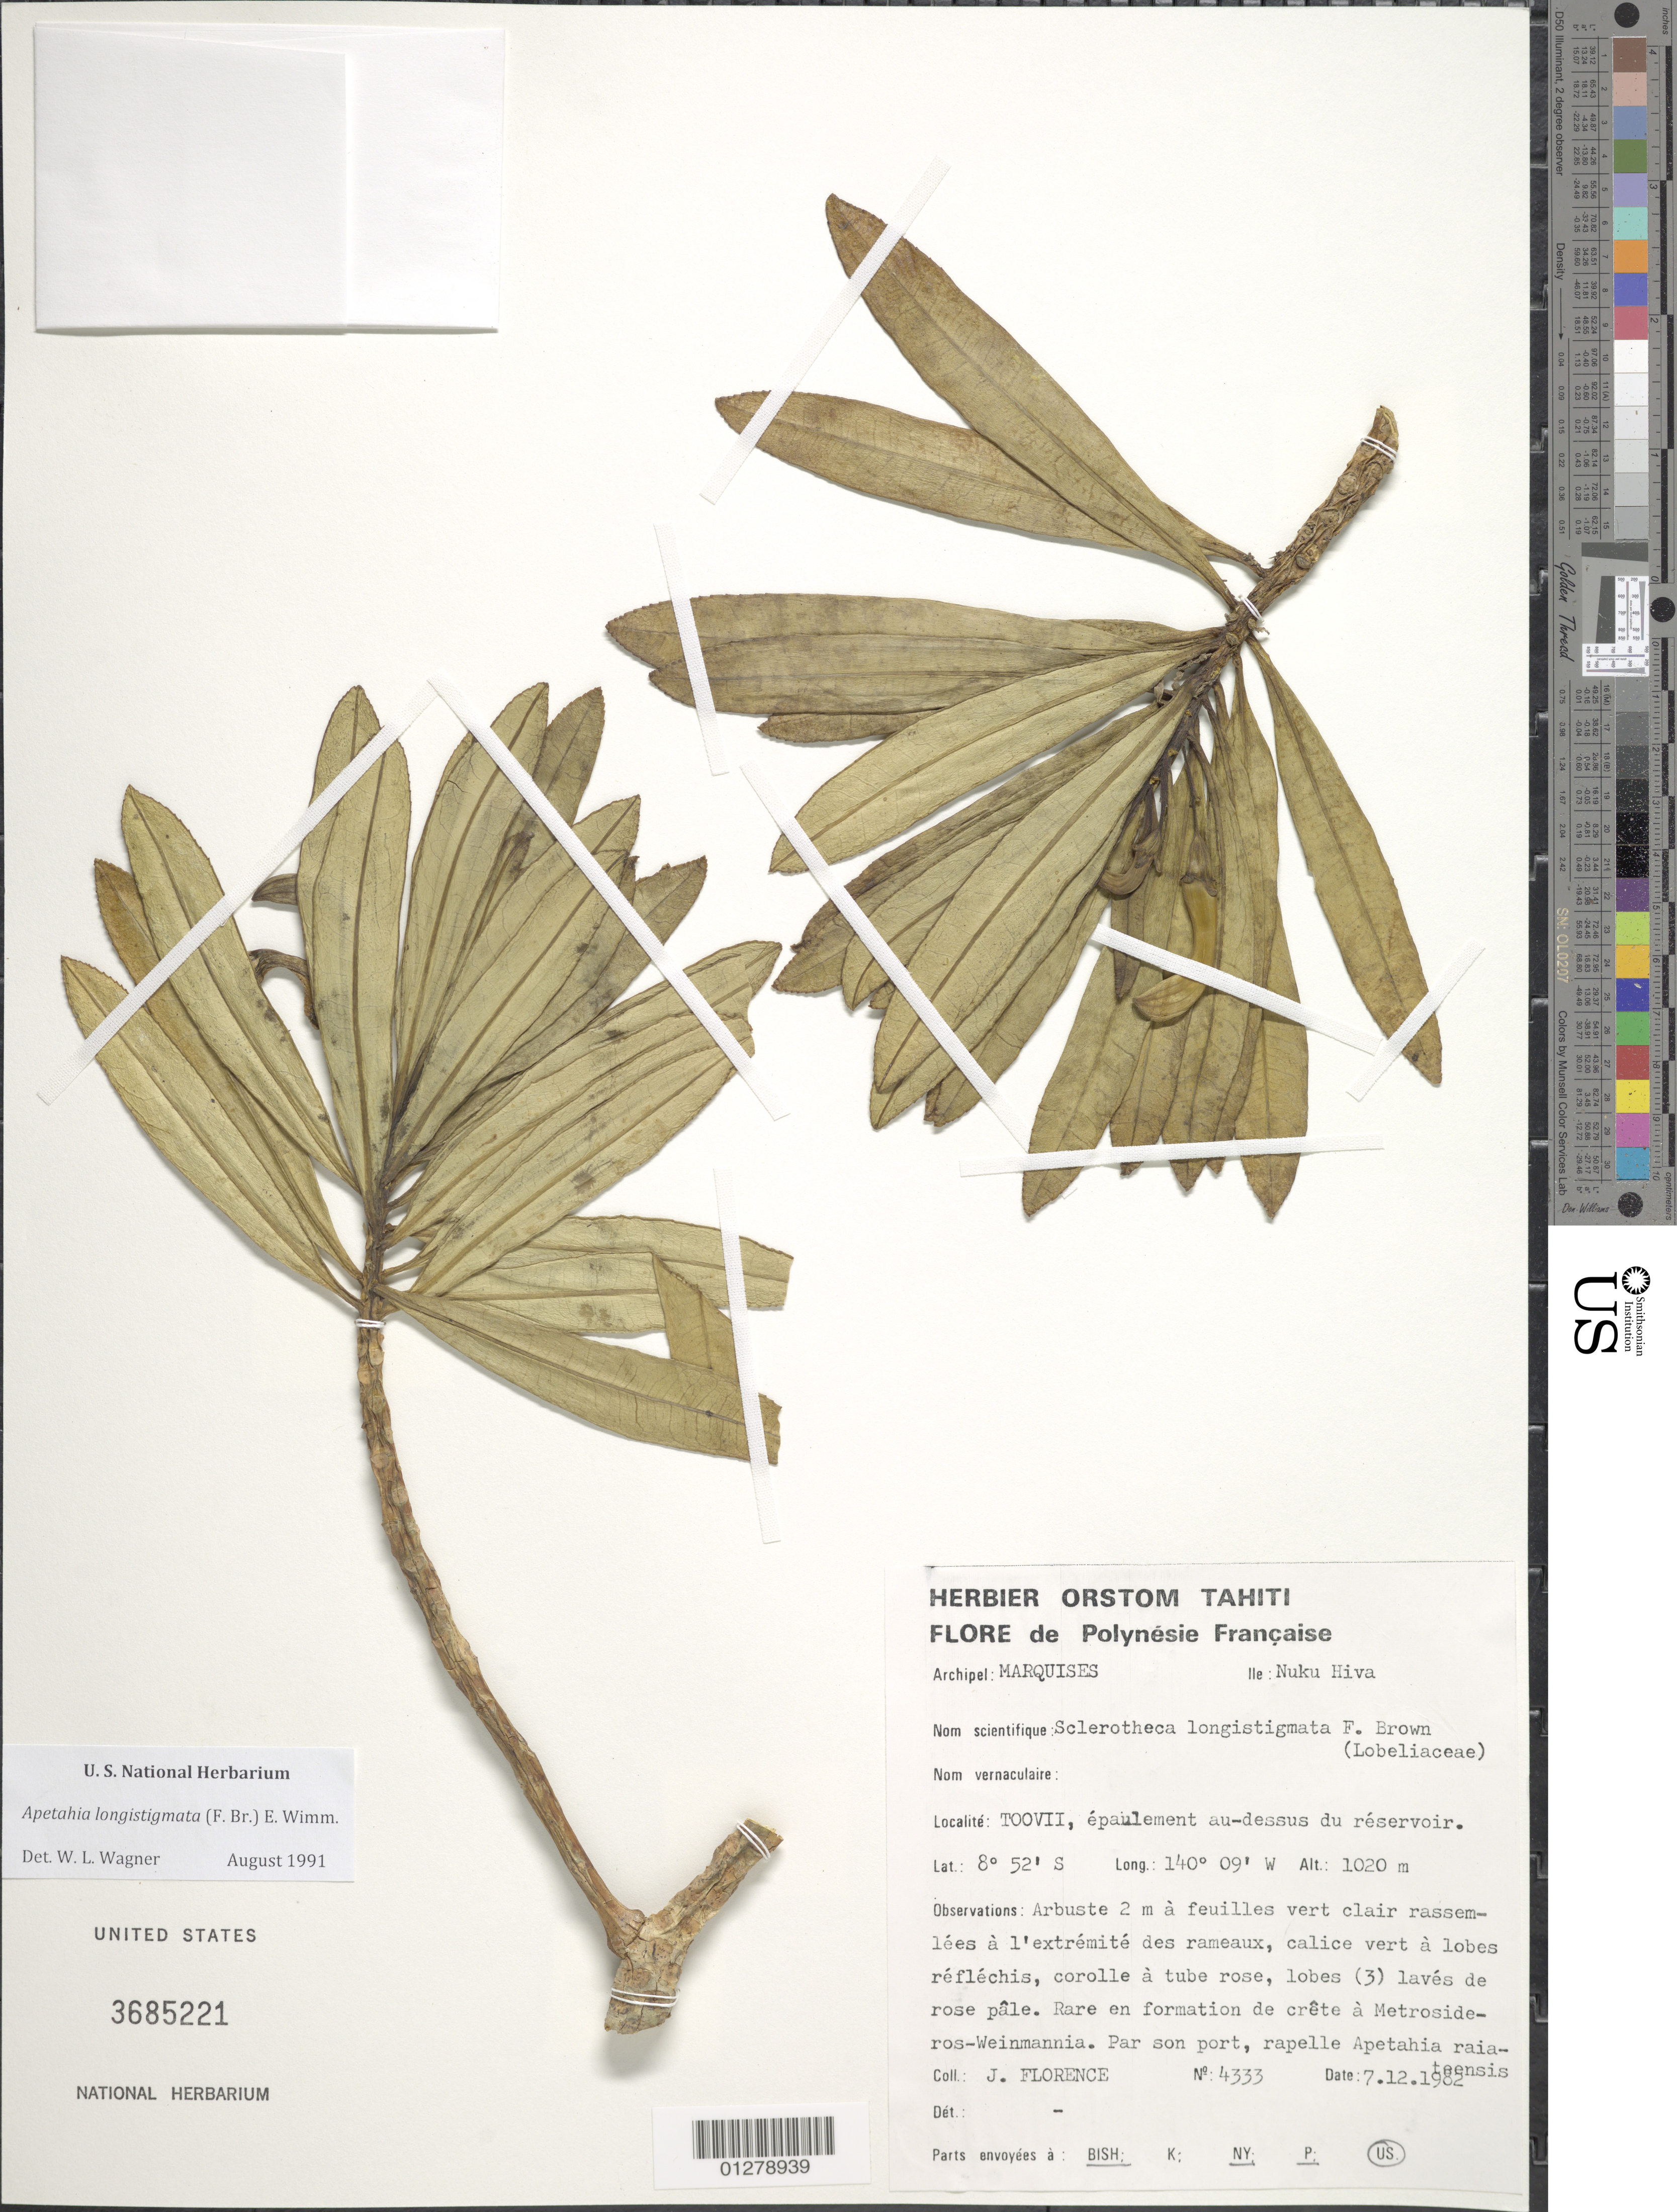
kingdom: Plantae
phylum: Tracheophyta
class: Magnoliopsida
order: Asterales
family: Campanulaceae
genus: Apetahia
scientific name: Apetahia longistigmata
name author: (F. Br.) E. Wimm.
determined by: Wagner, W. L., (BOT), Smithsonian Institution - National Museum of Natural History (UNITED STATES)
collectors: J. Florence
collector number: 4333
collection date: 1982-12-07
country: French Polynesia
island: Nuku Hiva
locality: Toovii, épaulement au-dessus du réservoir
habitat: En formation de crête à Metrosideros-Weinmannia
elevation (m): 1020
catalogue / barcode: US 3685221